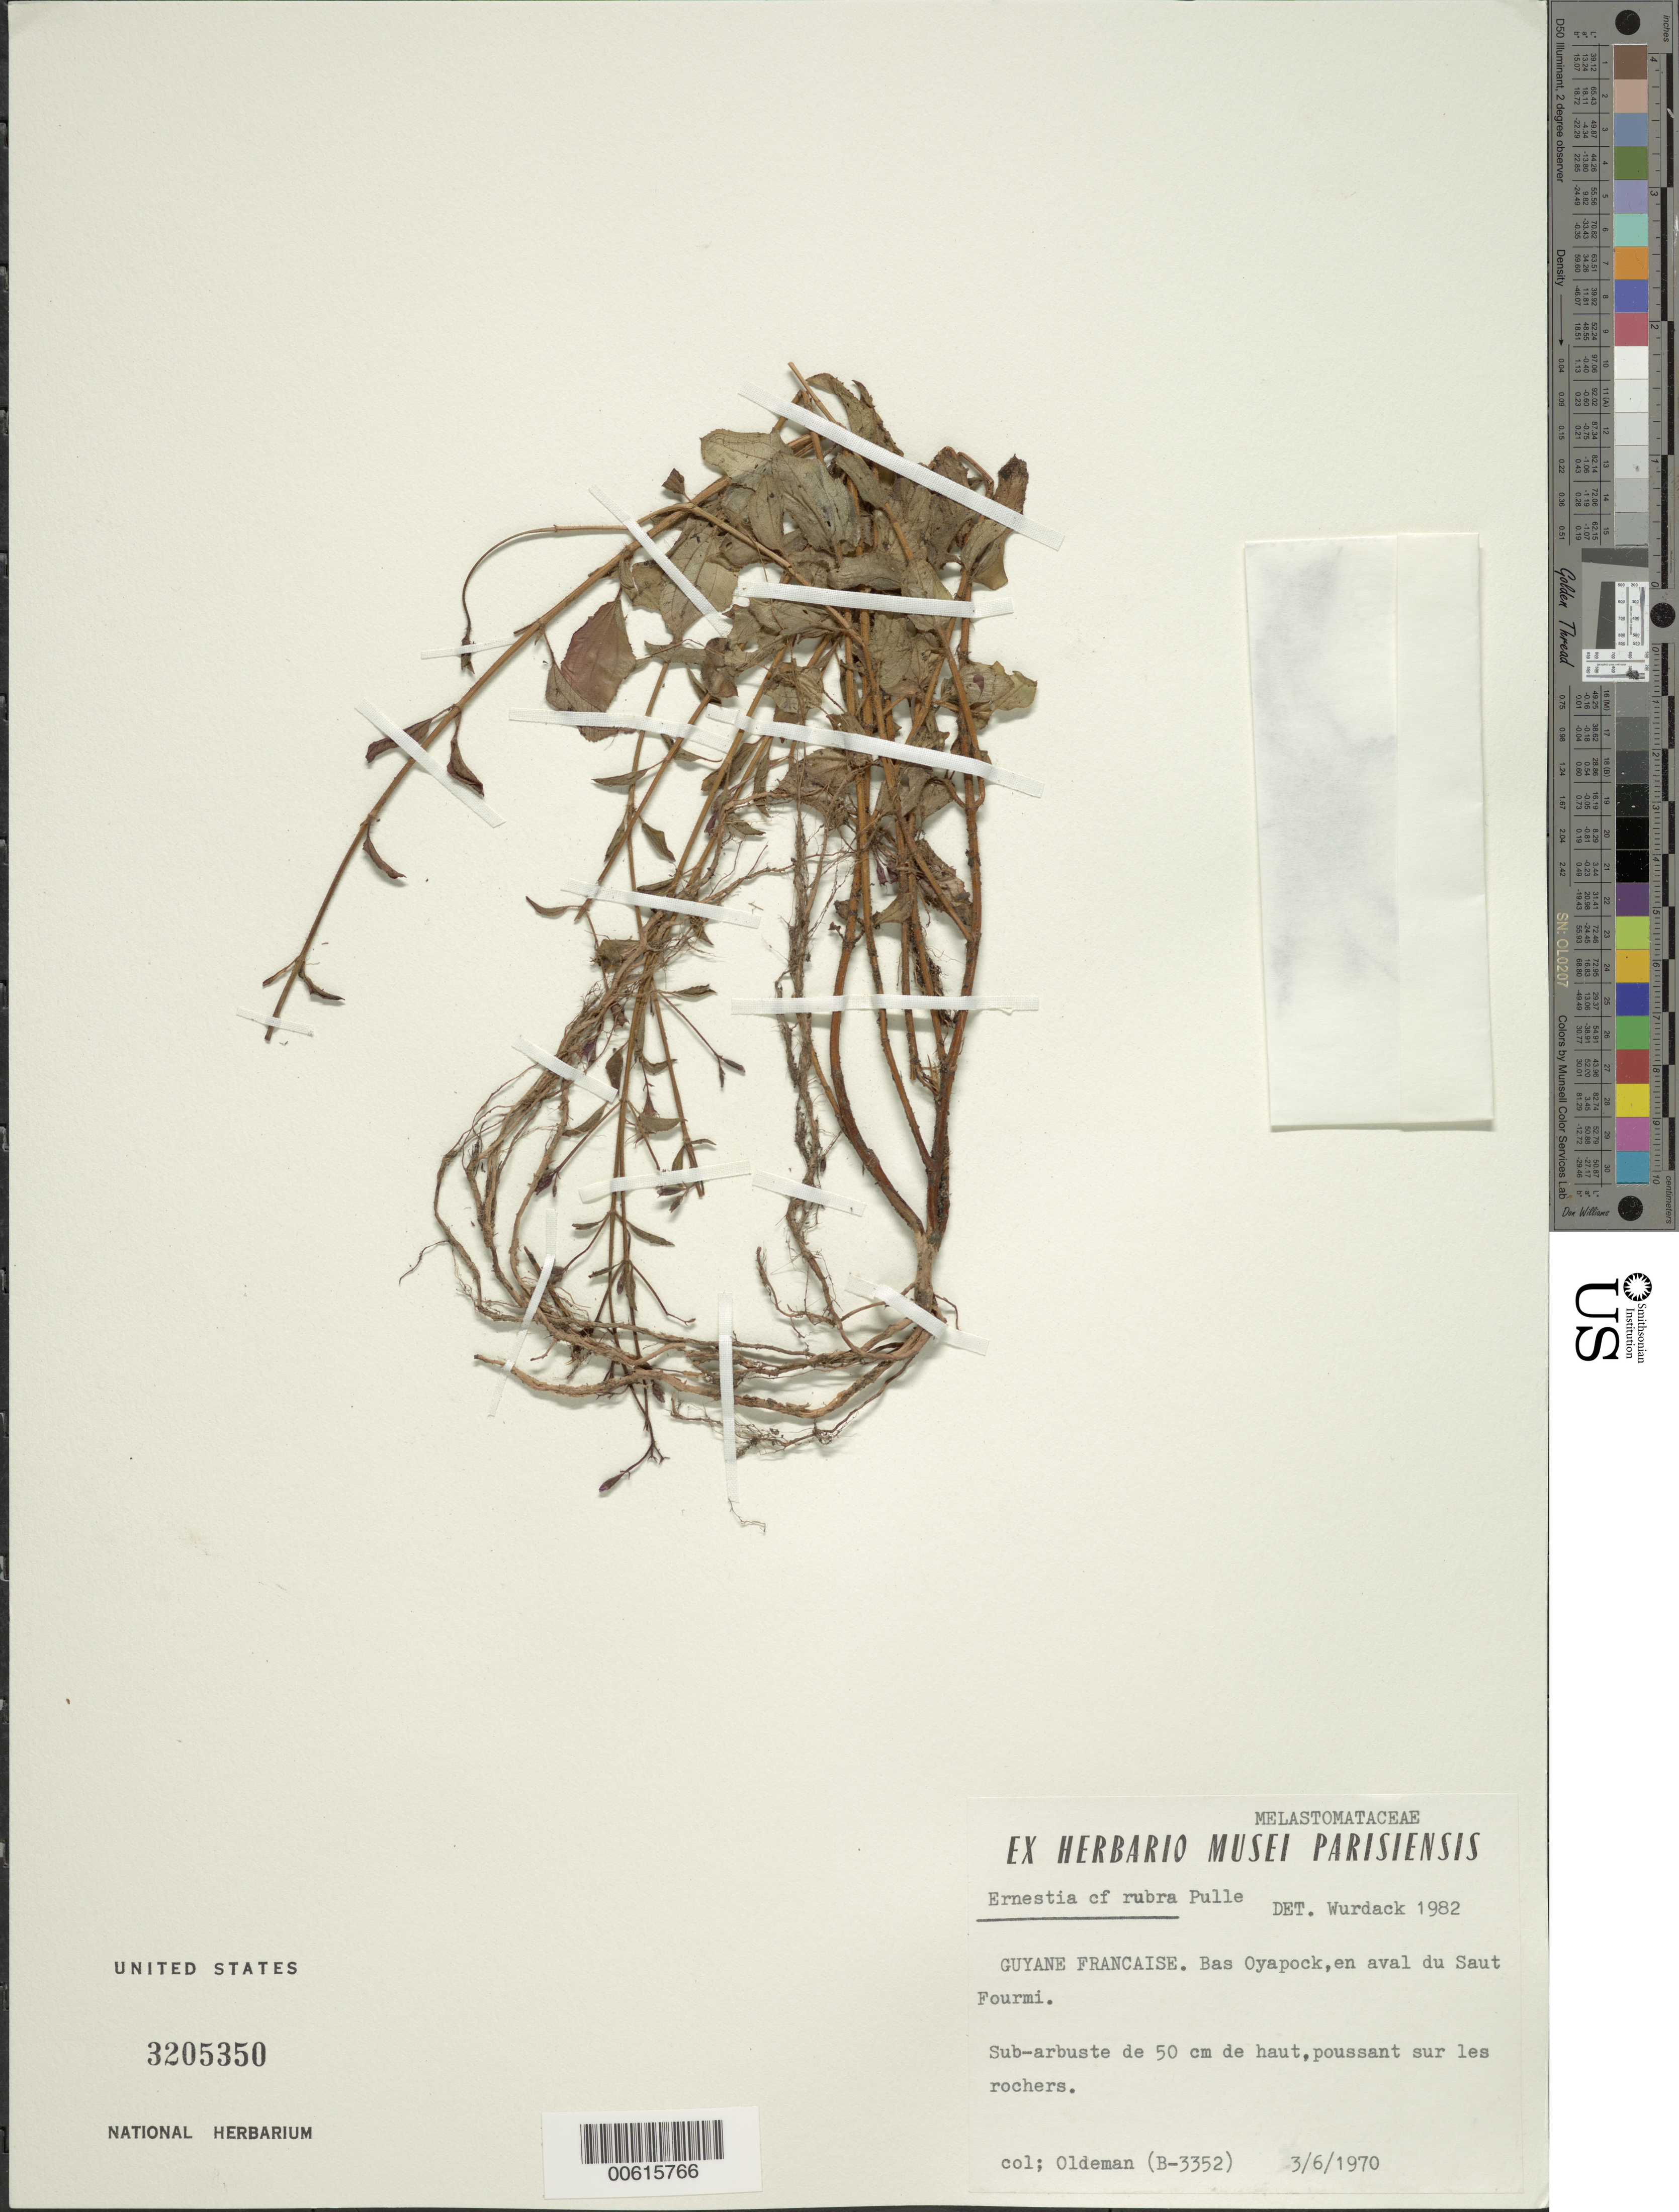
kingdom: Plantae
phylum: Tracheophyta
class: Magnoliopsida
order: Myrtales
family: Melastomataceae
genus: Ernestia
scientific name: Ernestia rubra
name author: Pulle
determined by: Wurdack, John J., (US), US (UNITED STATES)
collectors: R. Oldeman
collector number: B 3352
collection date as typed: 3-Jun-70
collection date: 1970-06-03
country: French Guiana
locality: Bas Oyapock, 500 m from Saut Fourmi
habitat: Poussant sur les rochers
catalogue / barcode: US 3205350